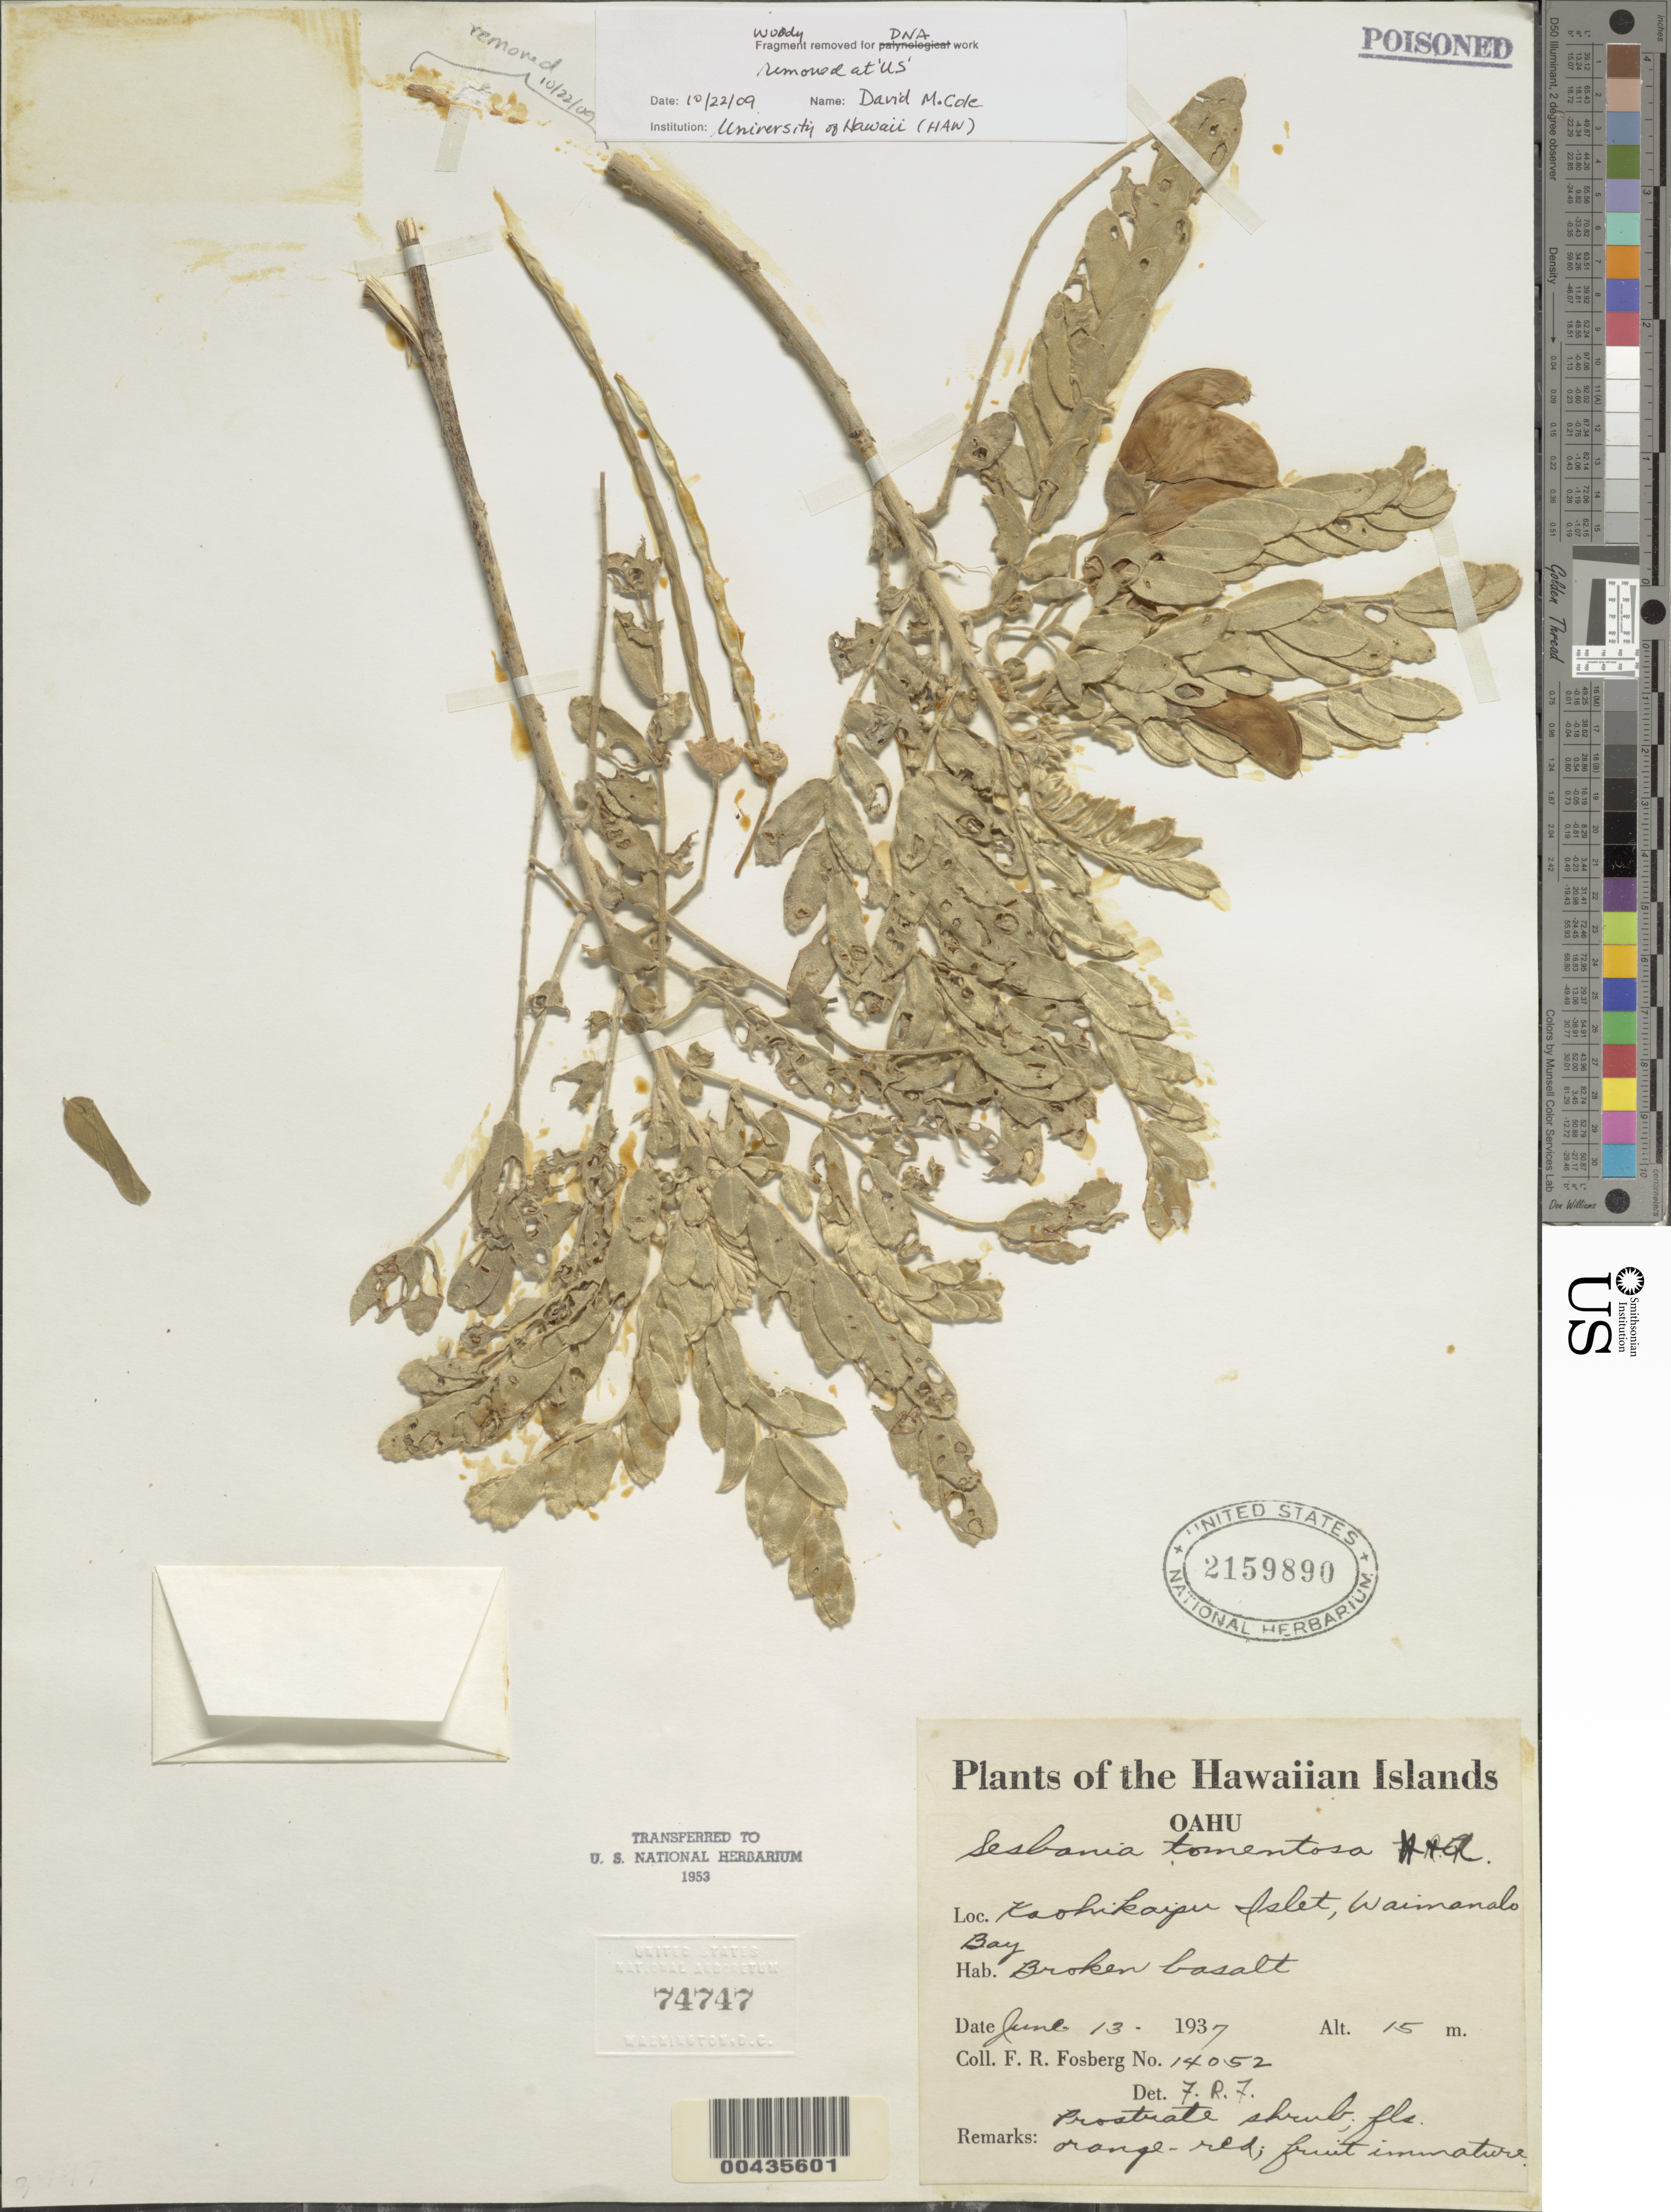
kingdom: Plantae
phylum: Tracheophyta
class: Magnoliopsida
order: Fabales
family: Fabaceae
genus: Sesbania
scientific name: Sesbania tomentosa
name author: Hook. & Arn.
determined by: Fosberg, F. R.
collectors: F. R. Fosberg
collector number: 14052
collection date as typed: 13 Jun 1937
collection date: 1937-06-13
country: United States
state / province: Hawaii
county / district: Kauai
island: Kaua'i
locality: Kaohikaipu Islet, Waimanalo Bay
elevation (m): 15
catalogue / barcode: US 2159890